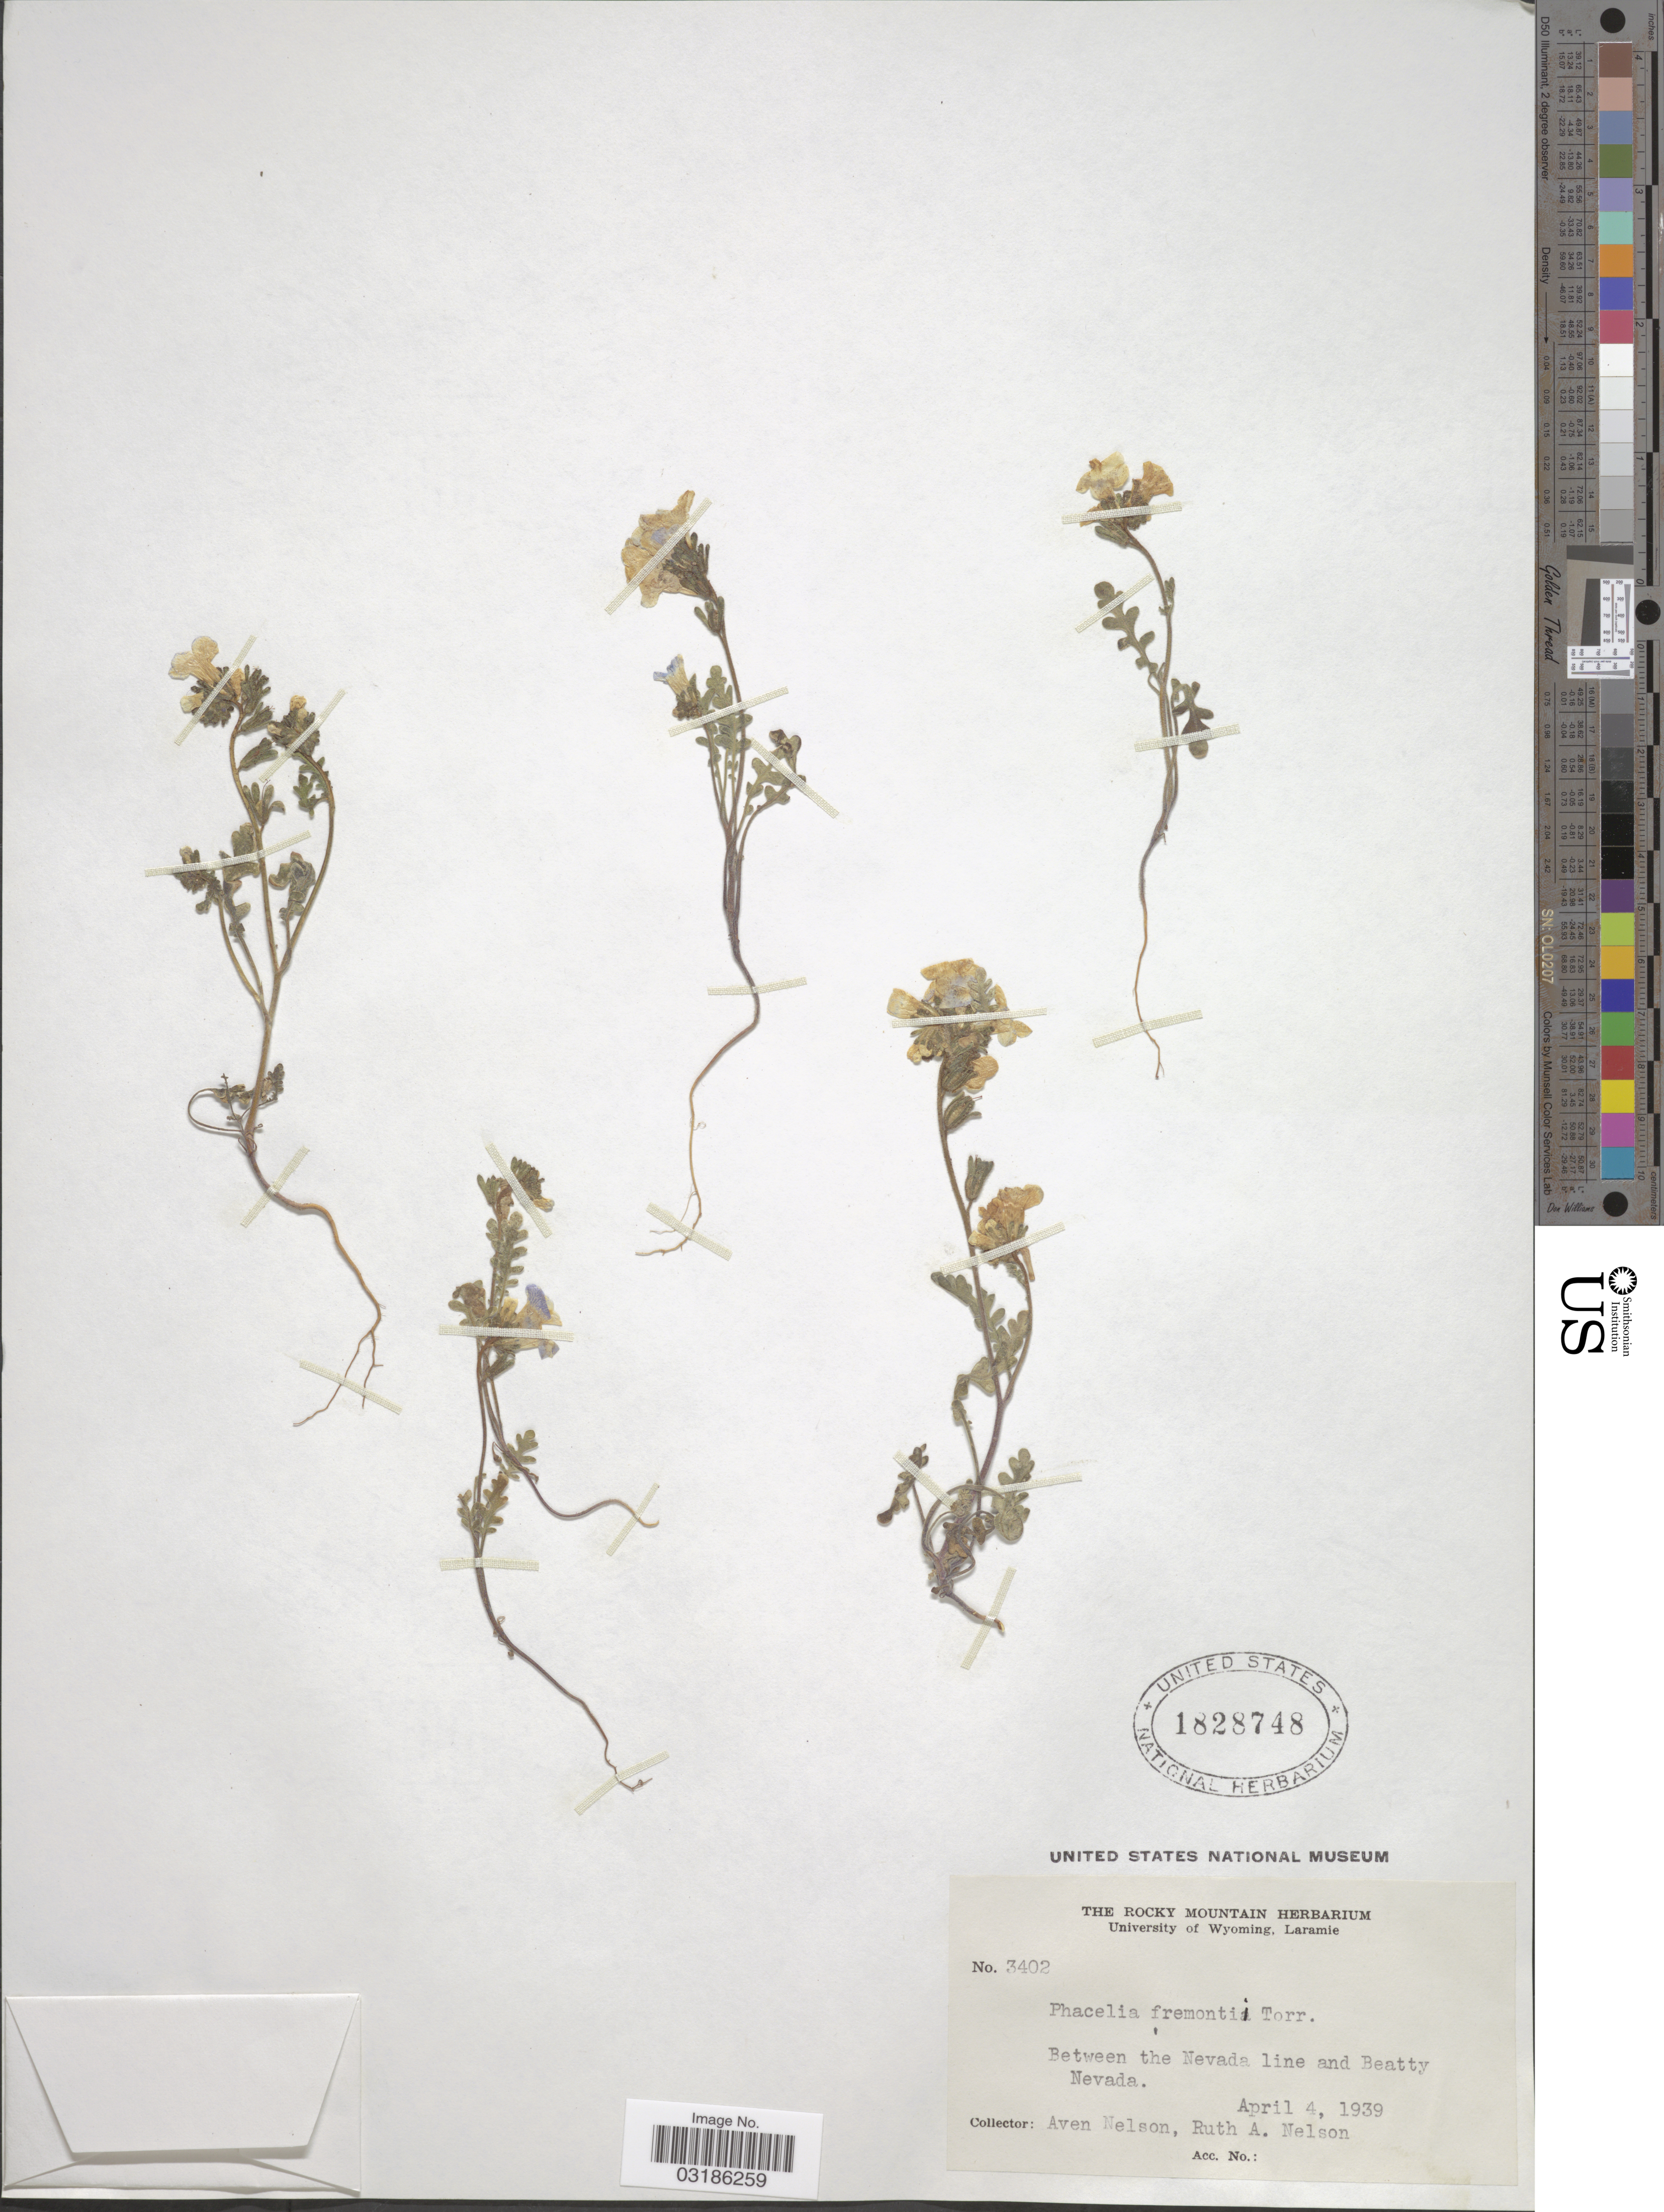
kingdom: Plantae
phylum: Tracheophyta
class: Magnoliopsida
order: Boraginales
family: Hydrophyllaceae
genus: Phacelia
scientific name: Phacelia fremontii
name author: Torr.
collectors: A. Nelson & R. A. Nelson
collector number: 3402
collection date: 1939-04-04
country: United States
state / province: Nevada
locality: Between the Nevada line and Beatty Nevada.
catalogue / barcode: US 1828748